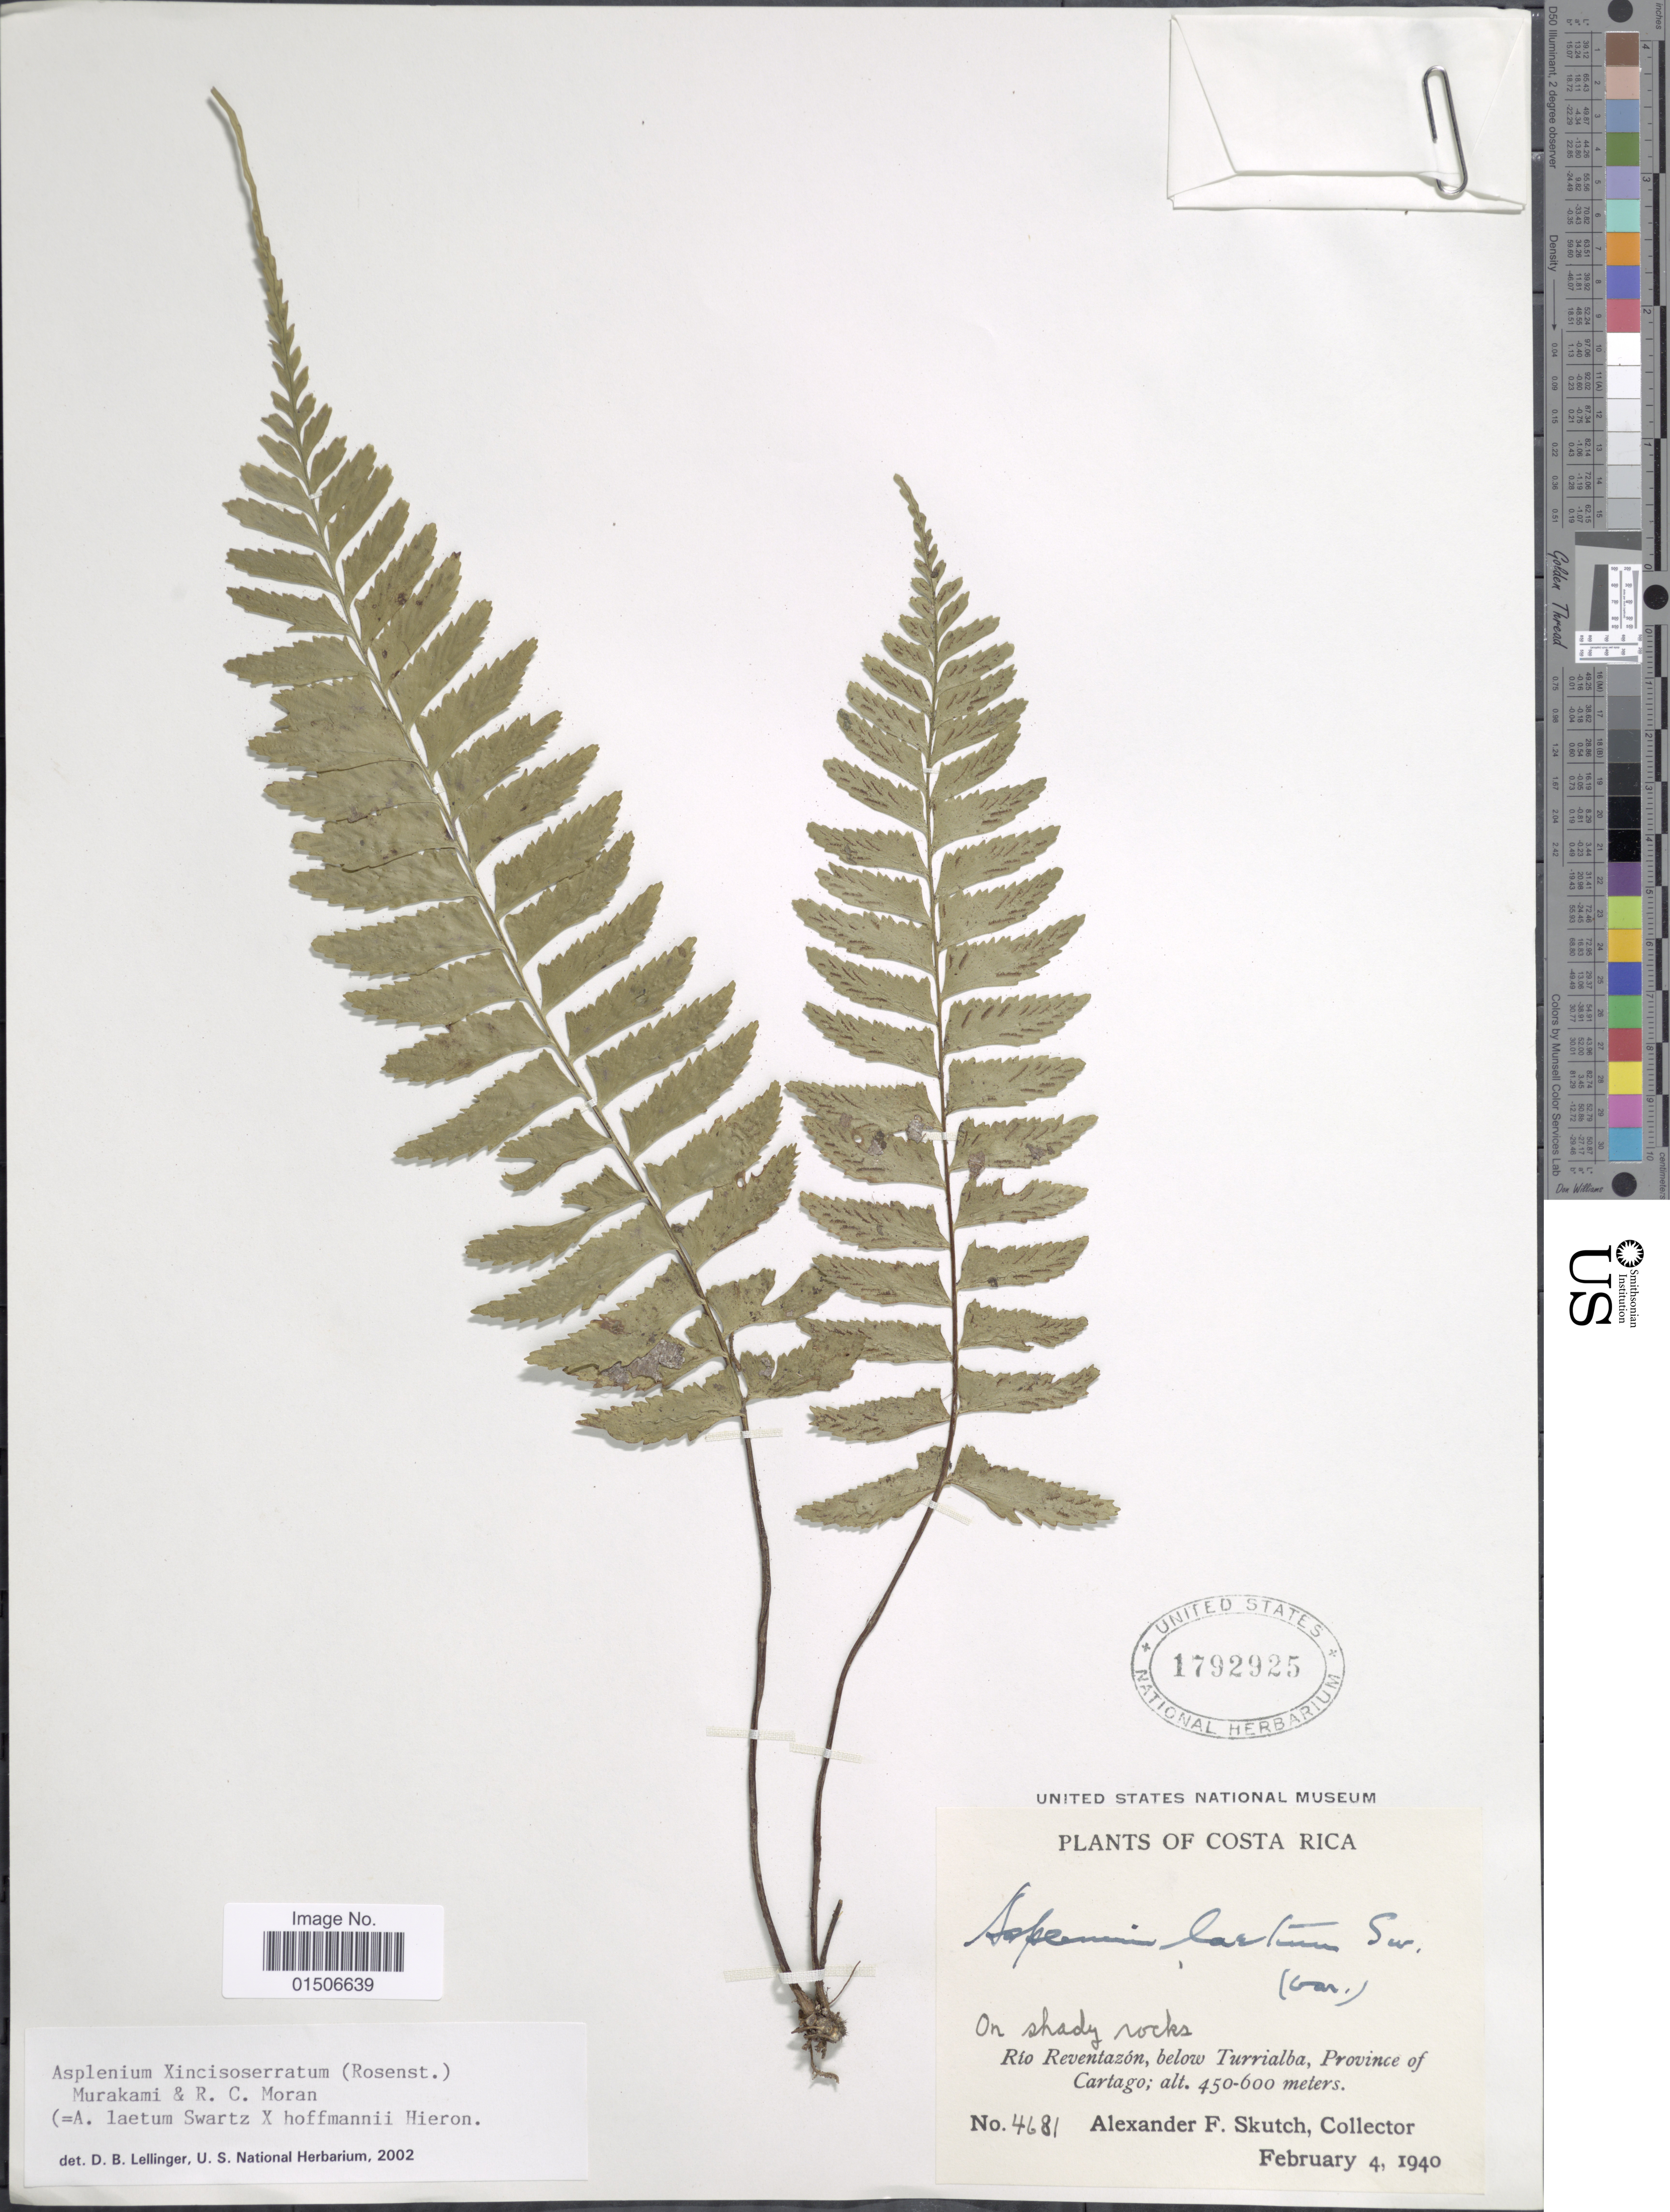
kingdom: Plantae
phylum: Tracheophyta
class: Polypodiopsida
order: Polypodiales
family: Aspleniaceae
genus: Asplenium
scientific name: Asplenium x incisoserratum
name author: (Rosenst.) N. Murak. & R.C. Moran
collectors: A. F. Skutch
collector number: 4681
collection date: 1940-02-04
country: Costa Rica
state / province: Cartago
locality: On shady rocks, Río Revetazón, below Turrialba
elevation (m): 450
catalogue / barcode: US 1792925